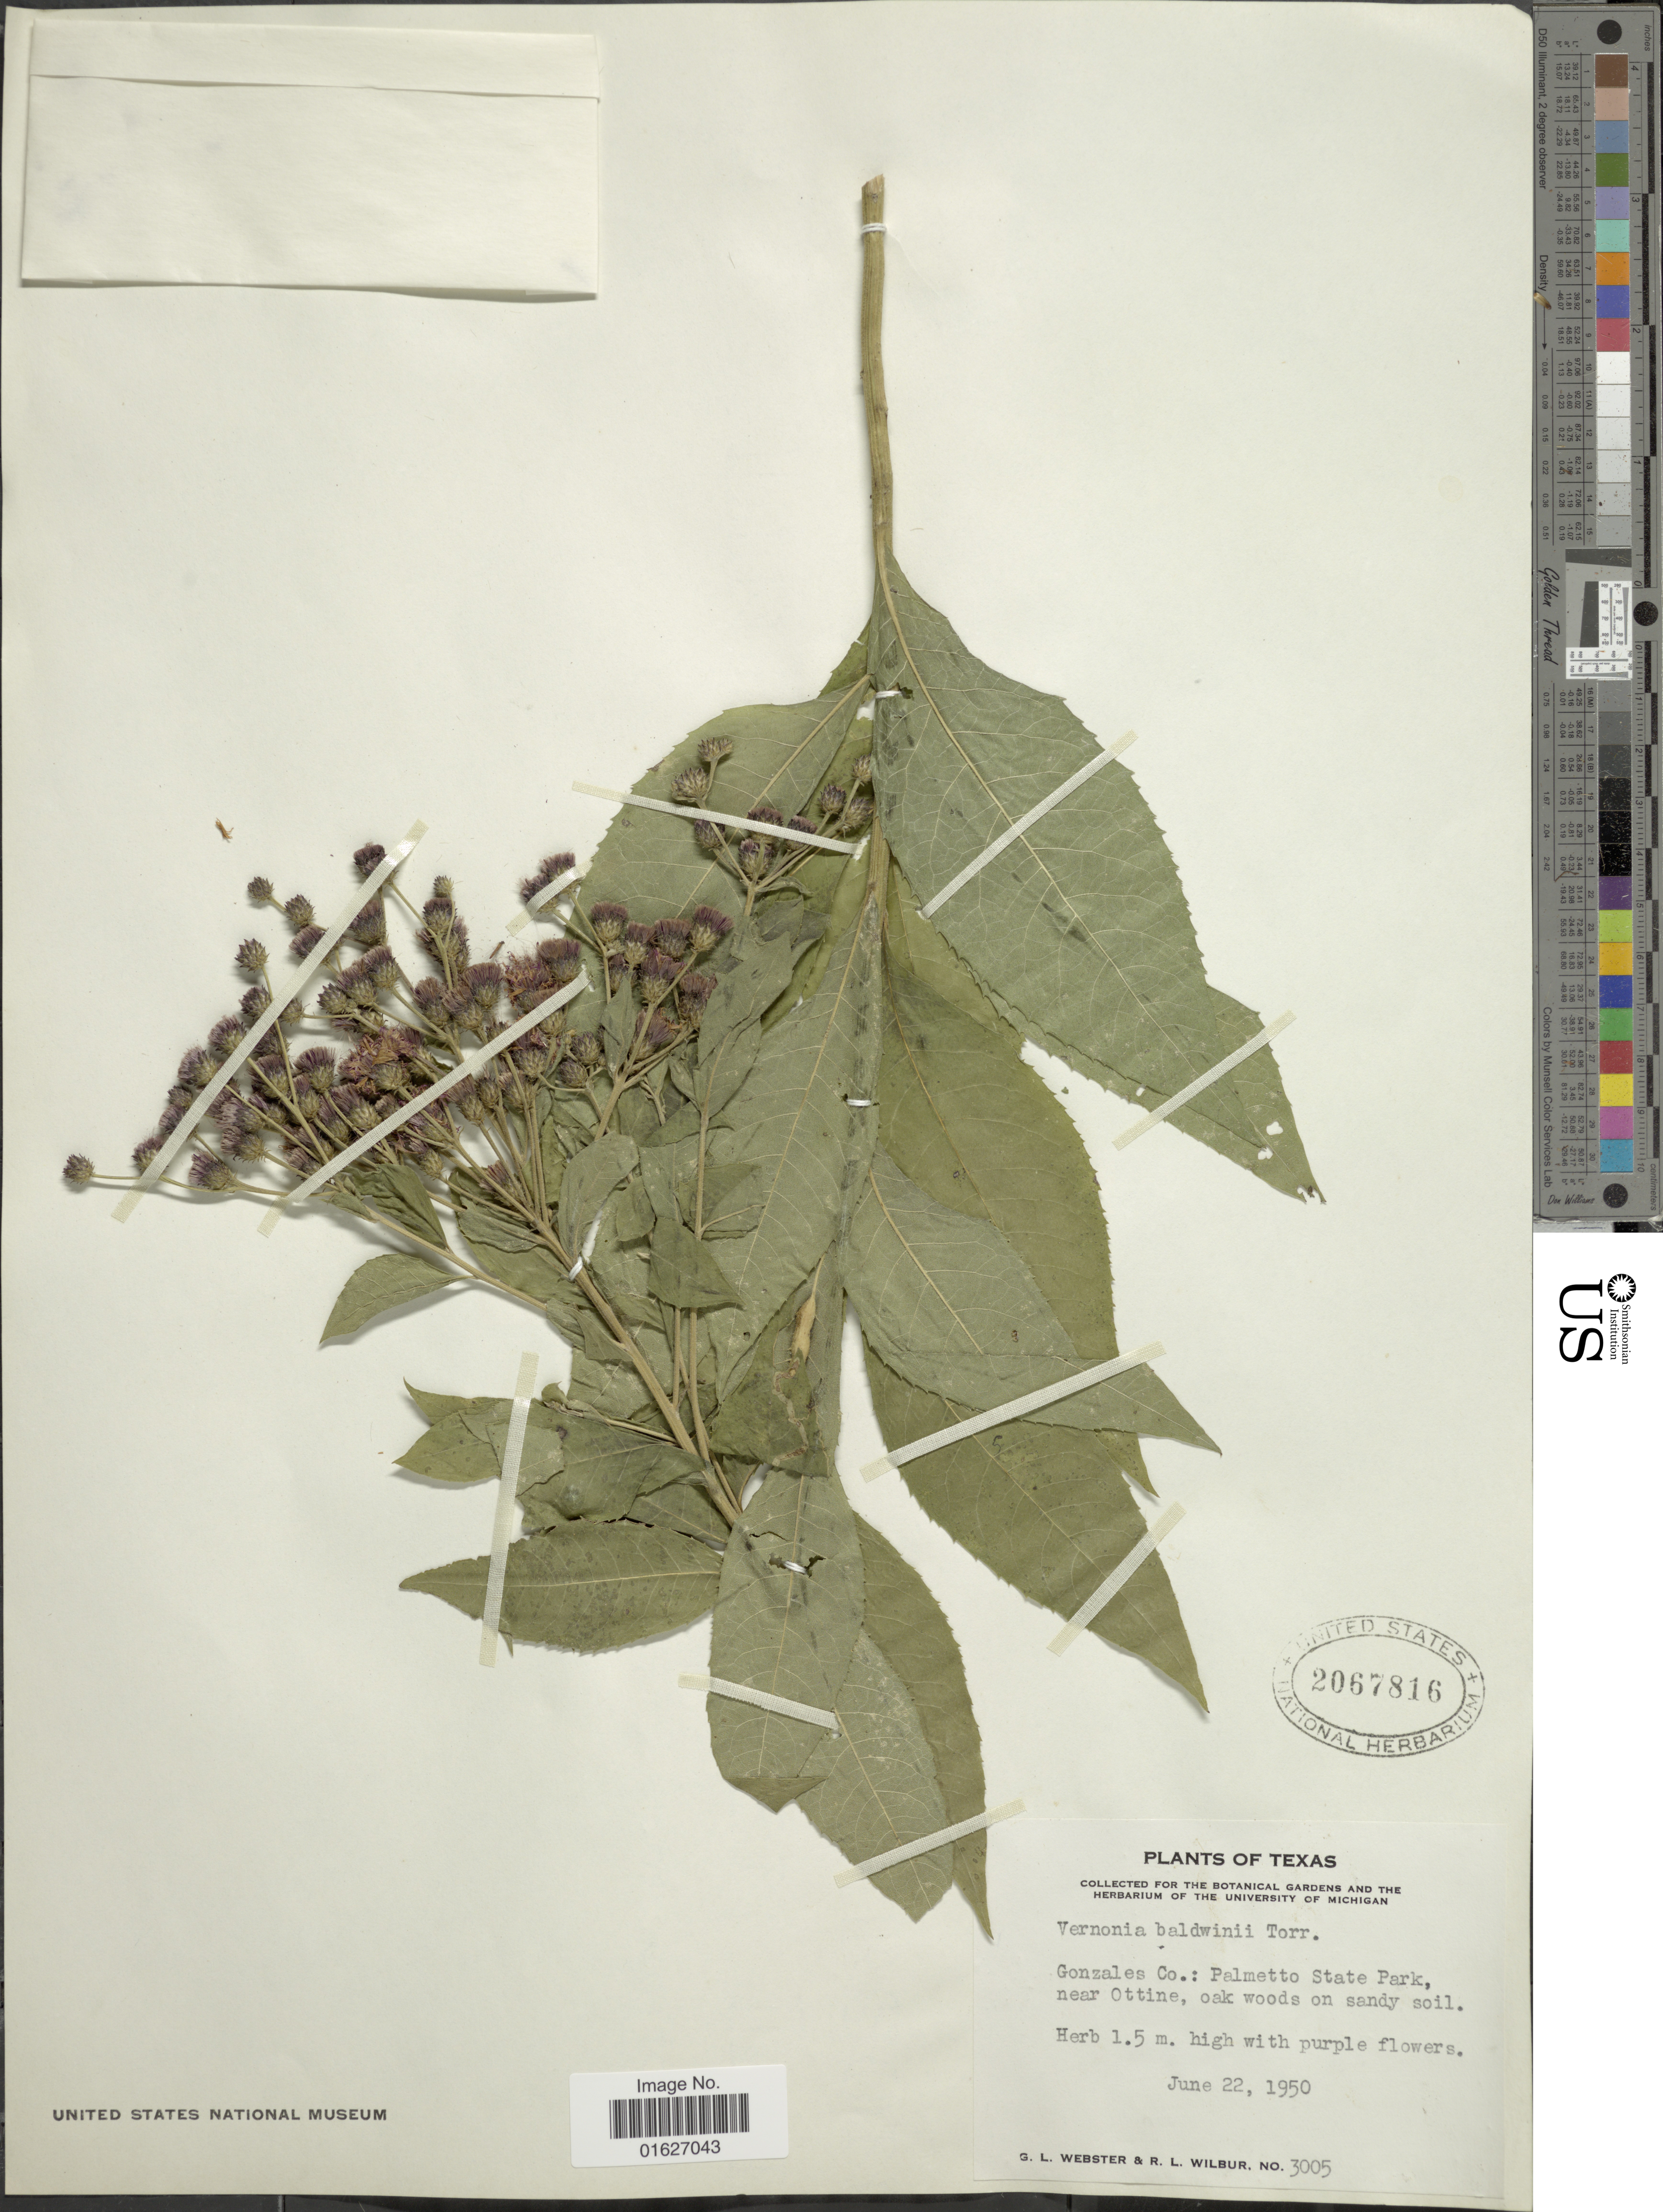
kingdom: Plantae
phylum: Tracheophyta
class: Magnoliopsida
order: Asterales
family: Asteraceae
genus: Vernonia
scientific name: Vernonia baldwinii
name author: Torr.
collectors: G. L. Webster & R. L. Wilbur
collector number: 3005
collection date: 1950-06-22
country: United States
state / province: Texas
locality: Gonzales Co.: Palmetto State Park, near Ottine.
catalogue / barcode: US 2067816